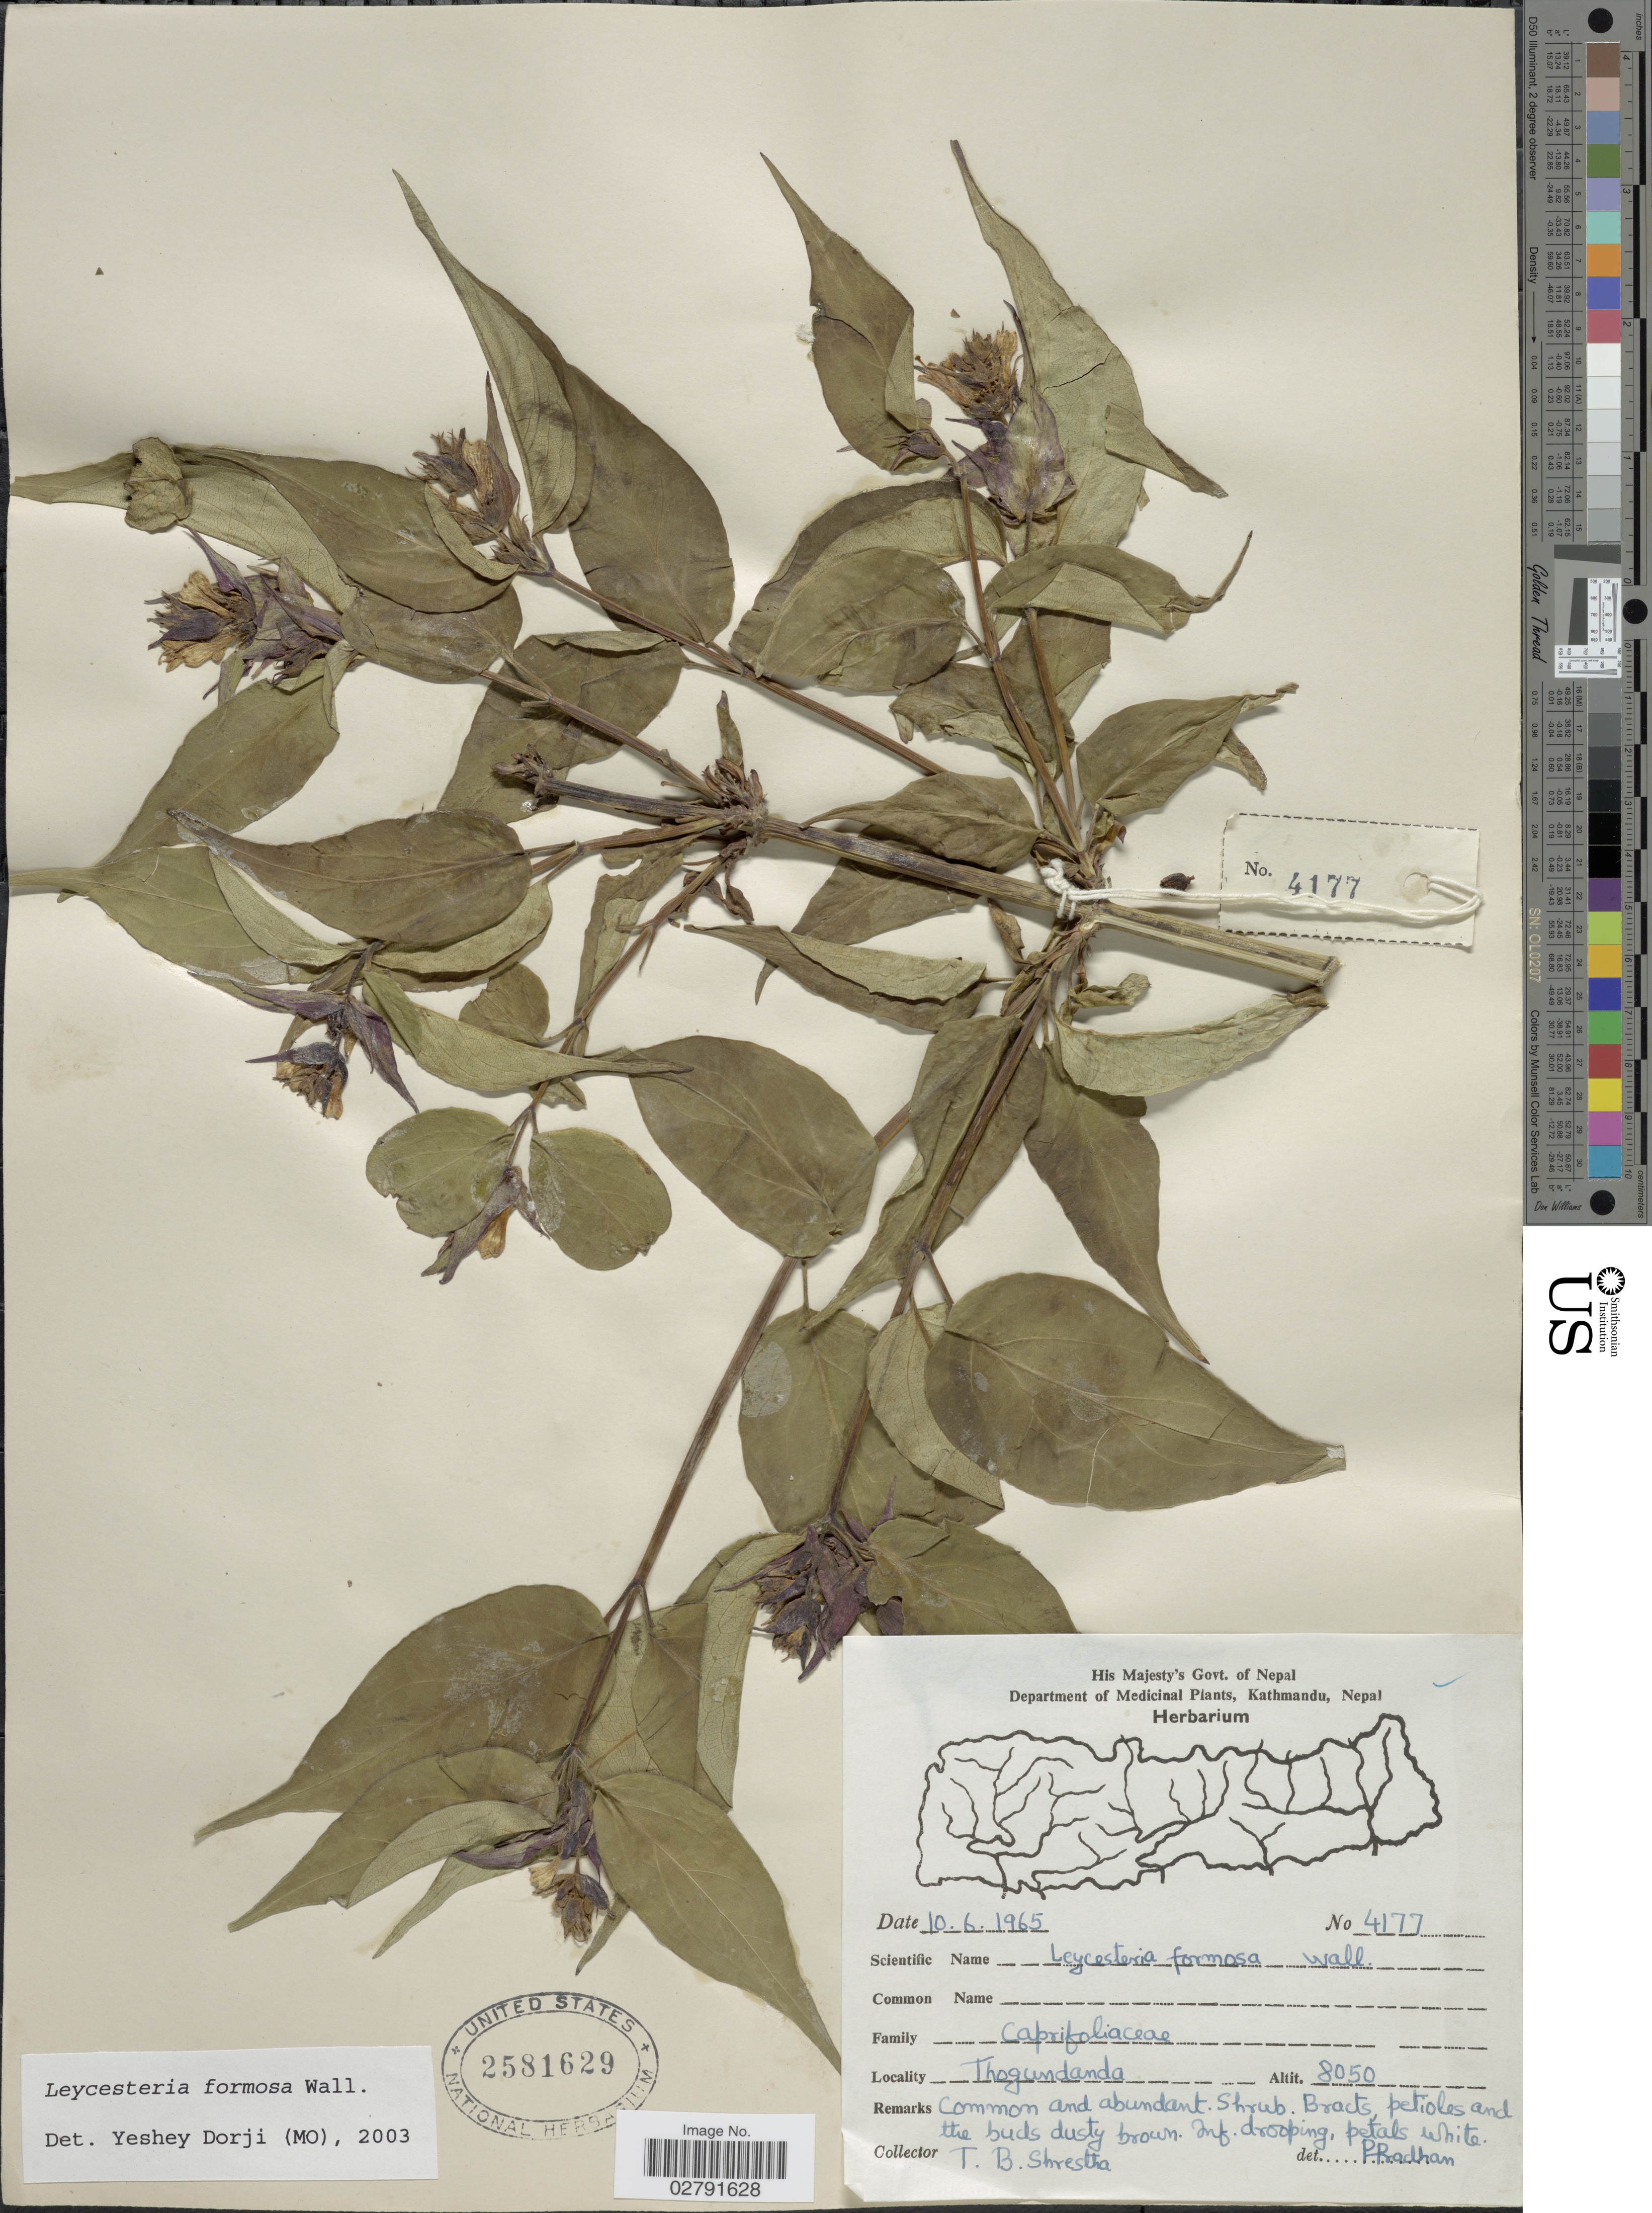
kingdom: Plantae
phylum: Tracheophyta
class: Magnoliopsida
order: Dipsacales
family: Caprifoliaceae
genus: Leycesteria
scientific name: Leycesteria formosa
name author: Wall.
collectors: T. B. Shrestha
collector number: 4177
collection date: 1965-06-10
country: Nepal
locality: Thogundanda.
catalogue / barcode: US 2581629